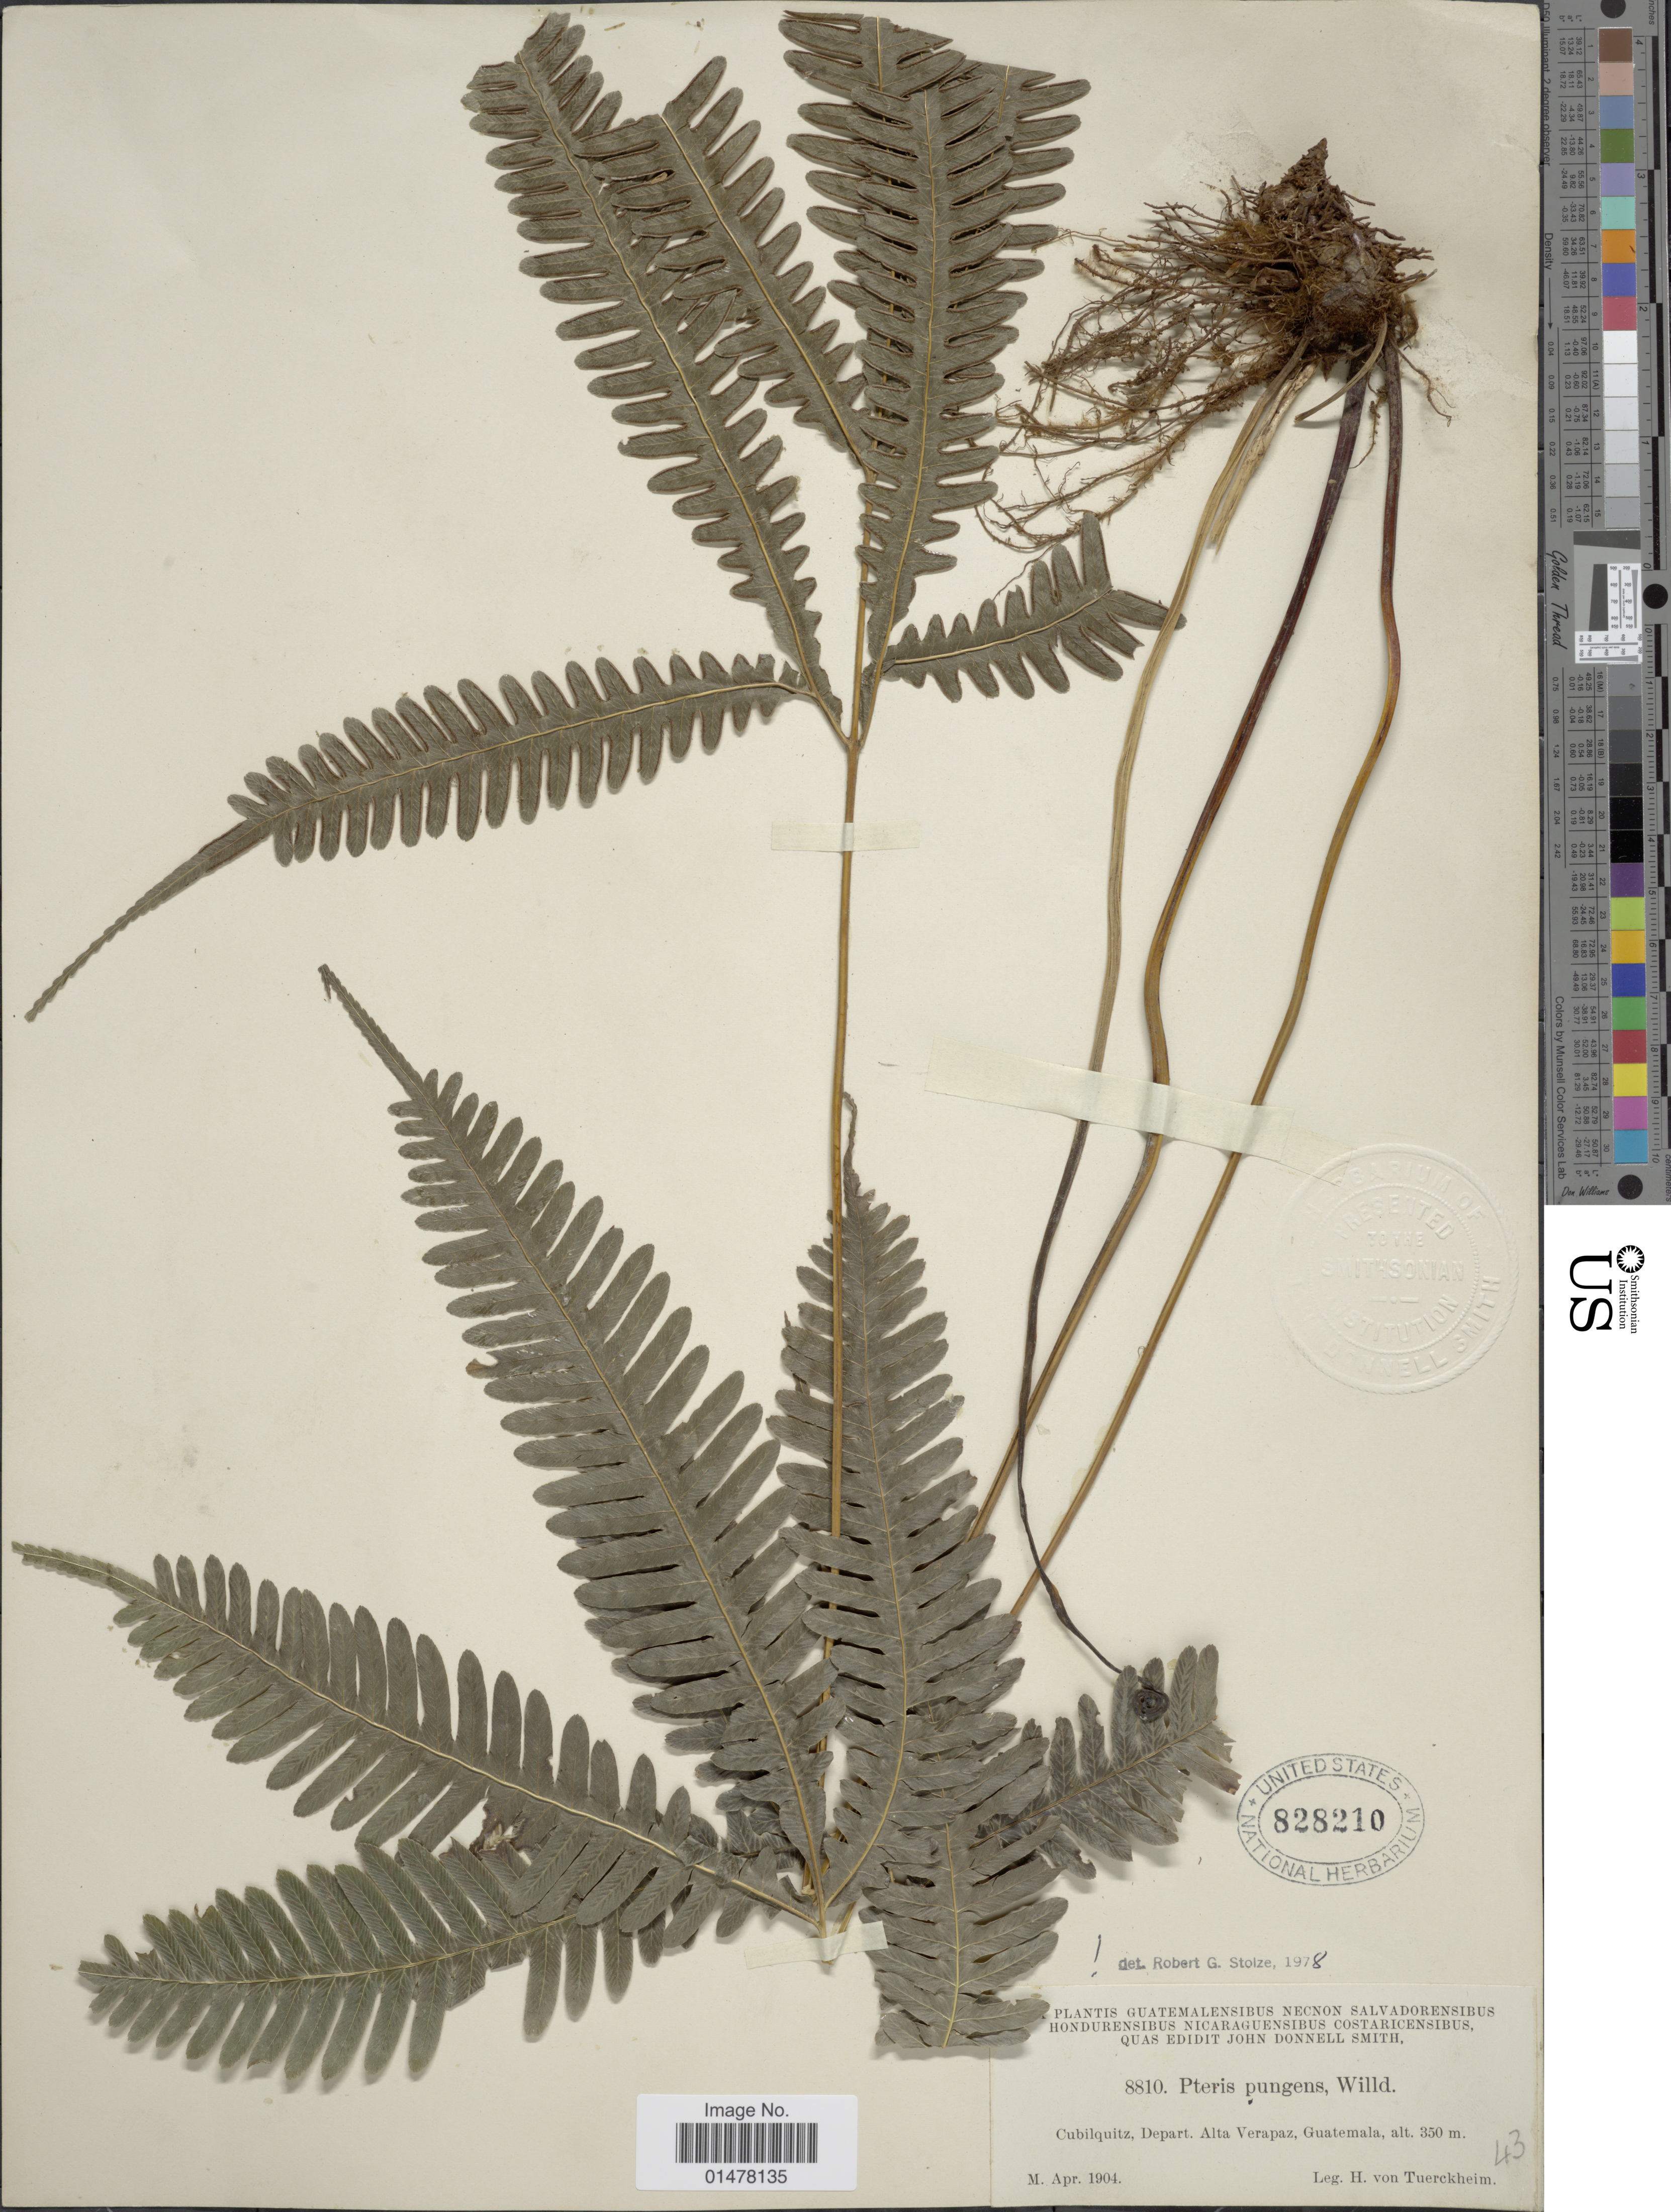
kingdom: Plantae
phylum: Tracheophyta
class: Polypodiopsida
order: Polypodiales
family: Pteridaceae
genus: Pteris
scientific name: Pteris pungens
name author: Willd.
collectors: H. von Tuerckheim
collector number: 8810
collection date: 1904-04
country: Guatemala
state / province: Alta Verapaz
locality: Cubilquitz, Depart. Alta Verapaz, Guatemala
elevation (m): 350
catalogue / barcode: US 828210